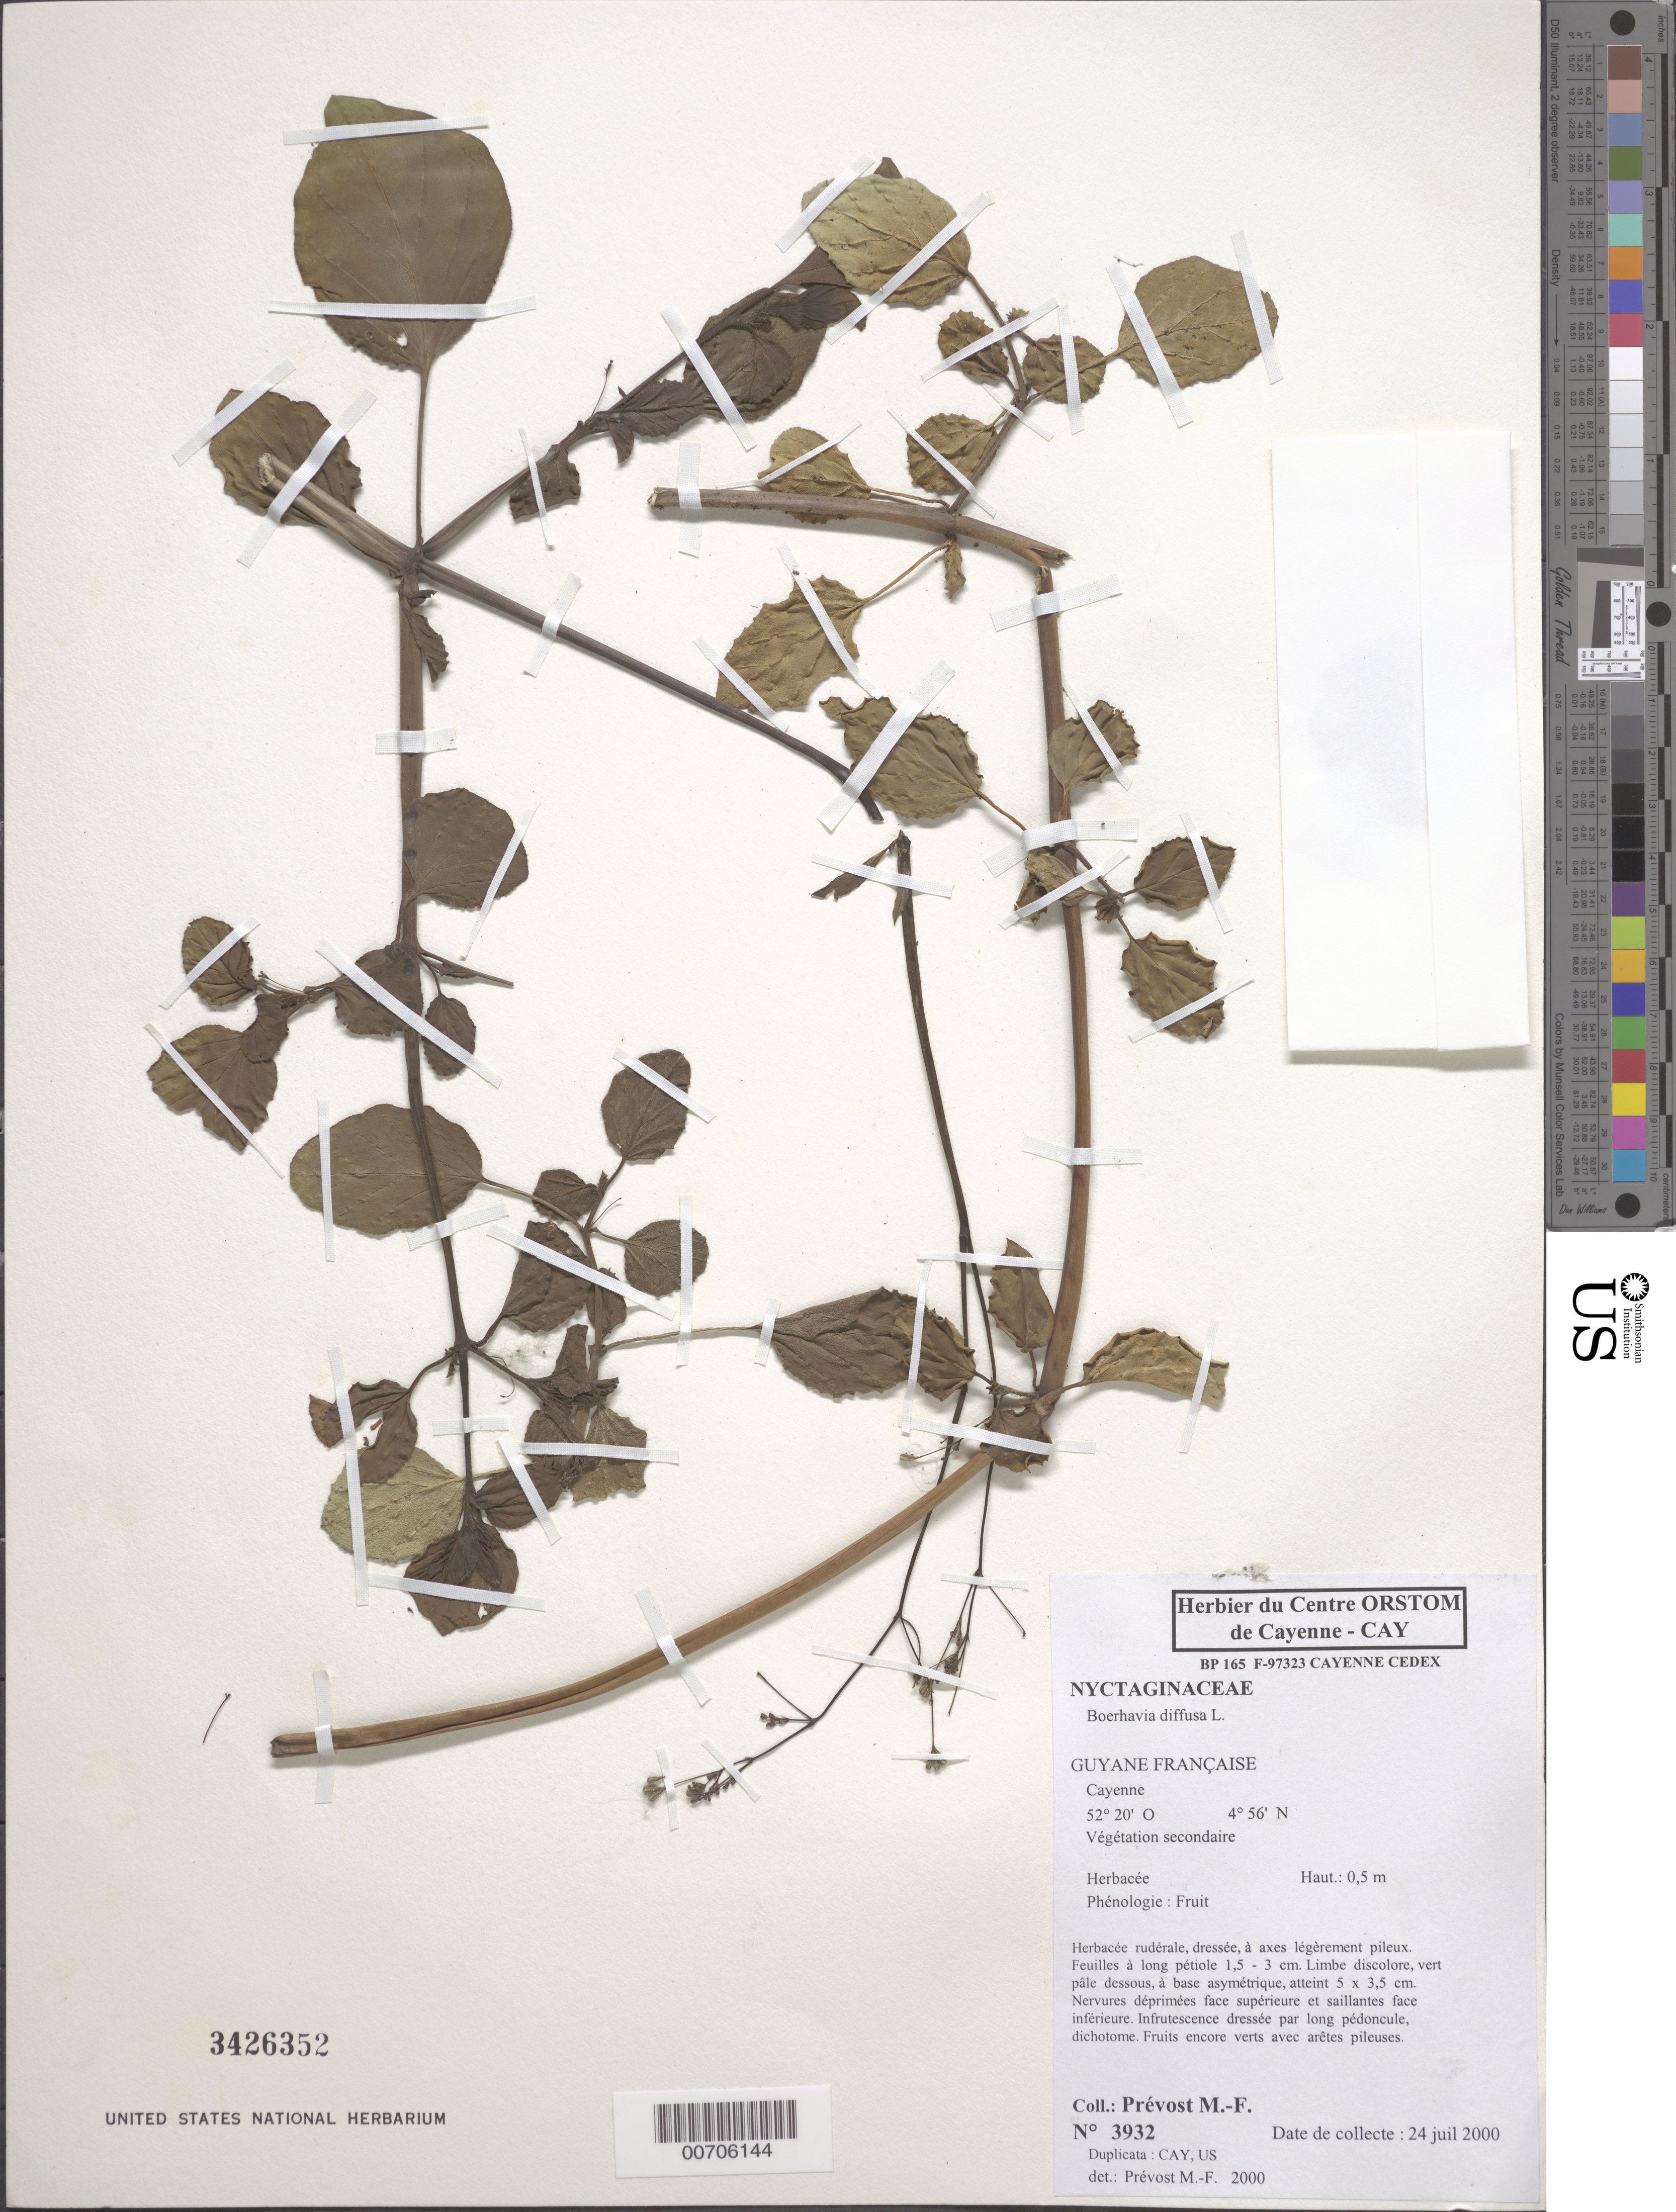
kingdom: Plantae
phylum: Tracheophyta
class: Magnoliopsida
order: Caryophyllales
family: Nyctaginaceae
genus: Boerhavia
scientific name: Boerhavia diffusa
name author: L.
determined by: Prévost, M.-F.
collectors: M.-F. Prévost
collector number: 3932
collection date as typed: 24-Jul-00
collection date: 2000-07-24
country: French Guiana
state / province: Cayenne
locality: Cayenne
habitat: Secondary vegetation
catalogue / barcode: US 3426352